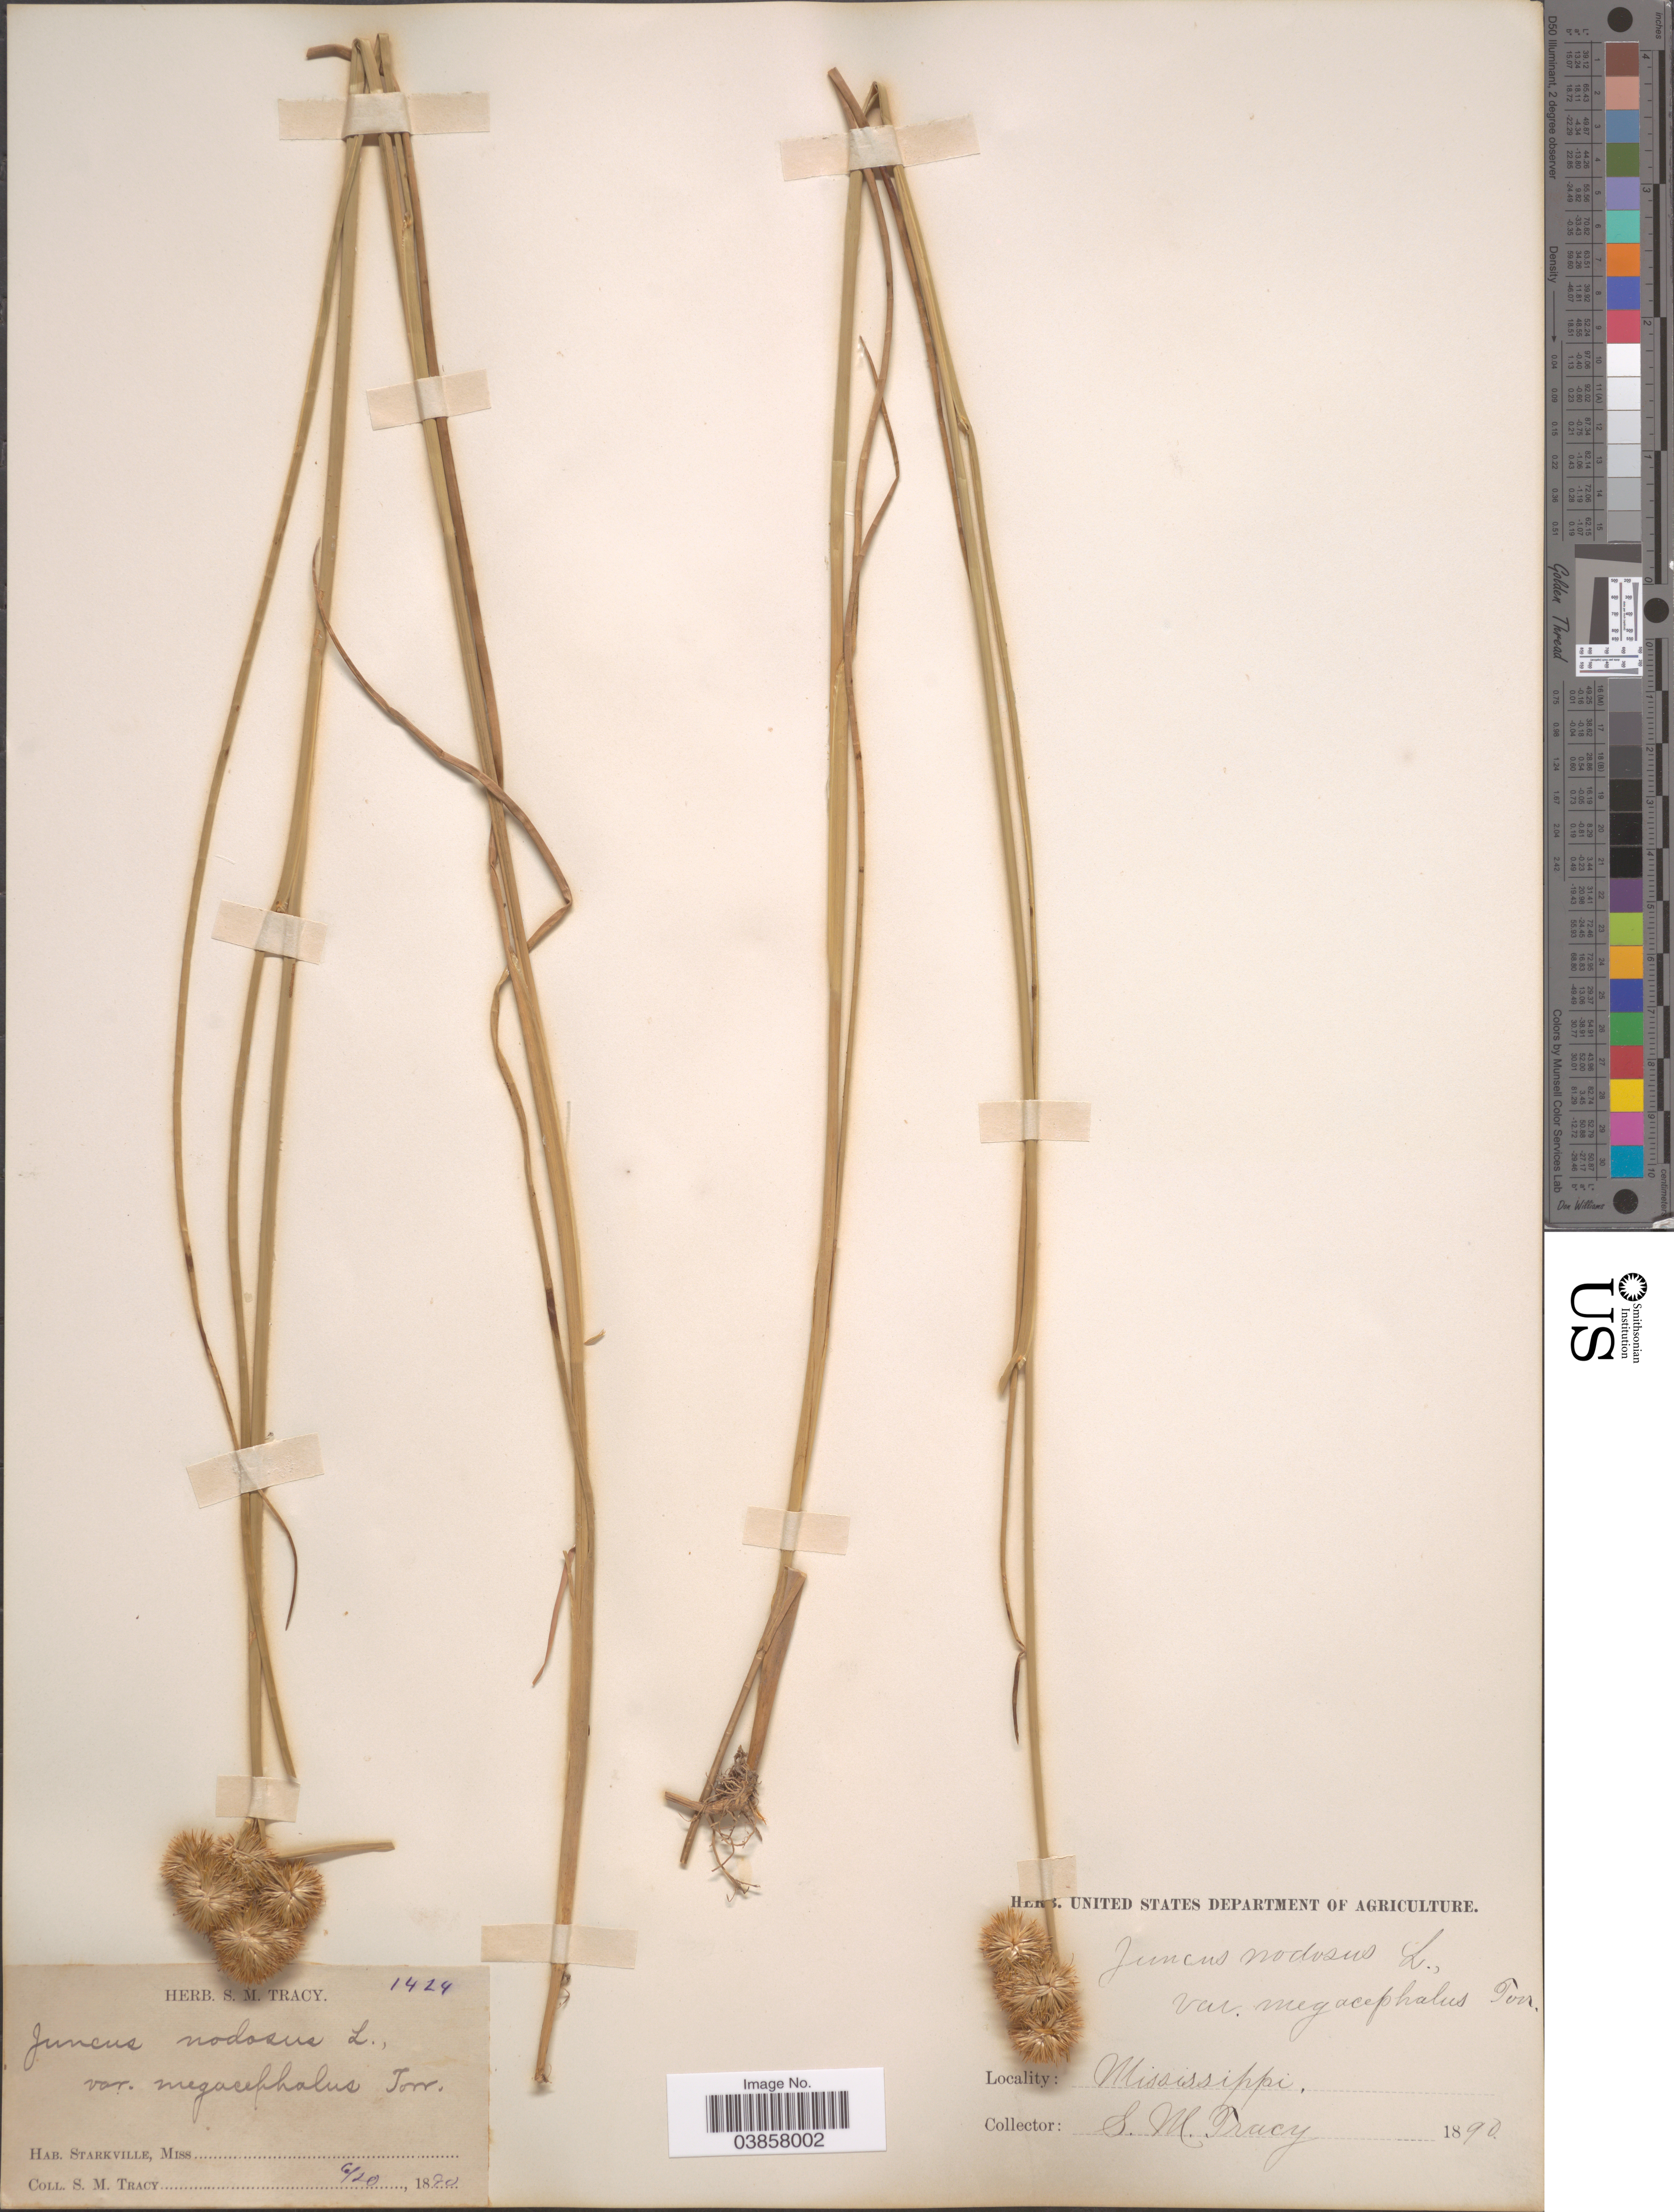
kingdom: Plantae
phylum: Tracheophyta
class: Liliopsida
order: Poales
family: Juncaceae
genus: Juncus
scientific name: Juncus torreyi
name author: Coville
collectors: S. M. Tracy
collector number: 1424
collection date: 1890-06-20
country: United States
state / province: Mississippi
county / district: Oktibbeha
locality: Starkville.